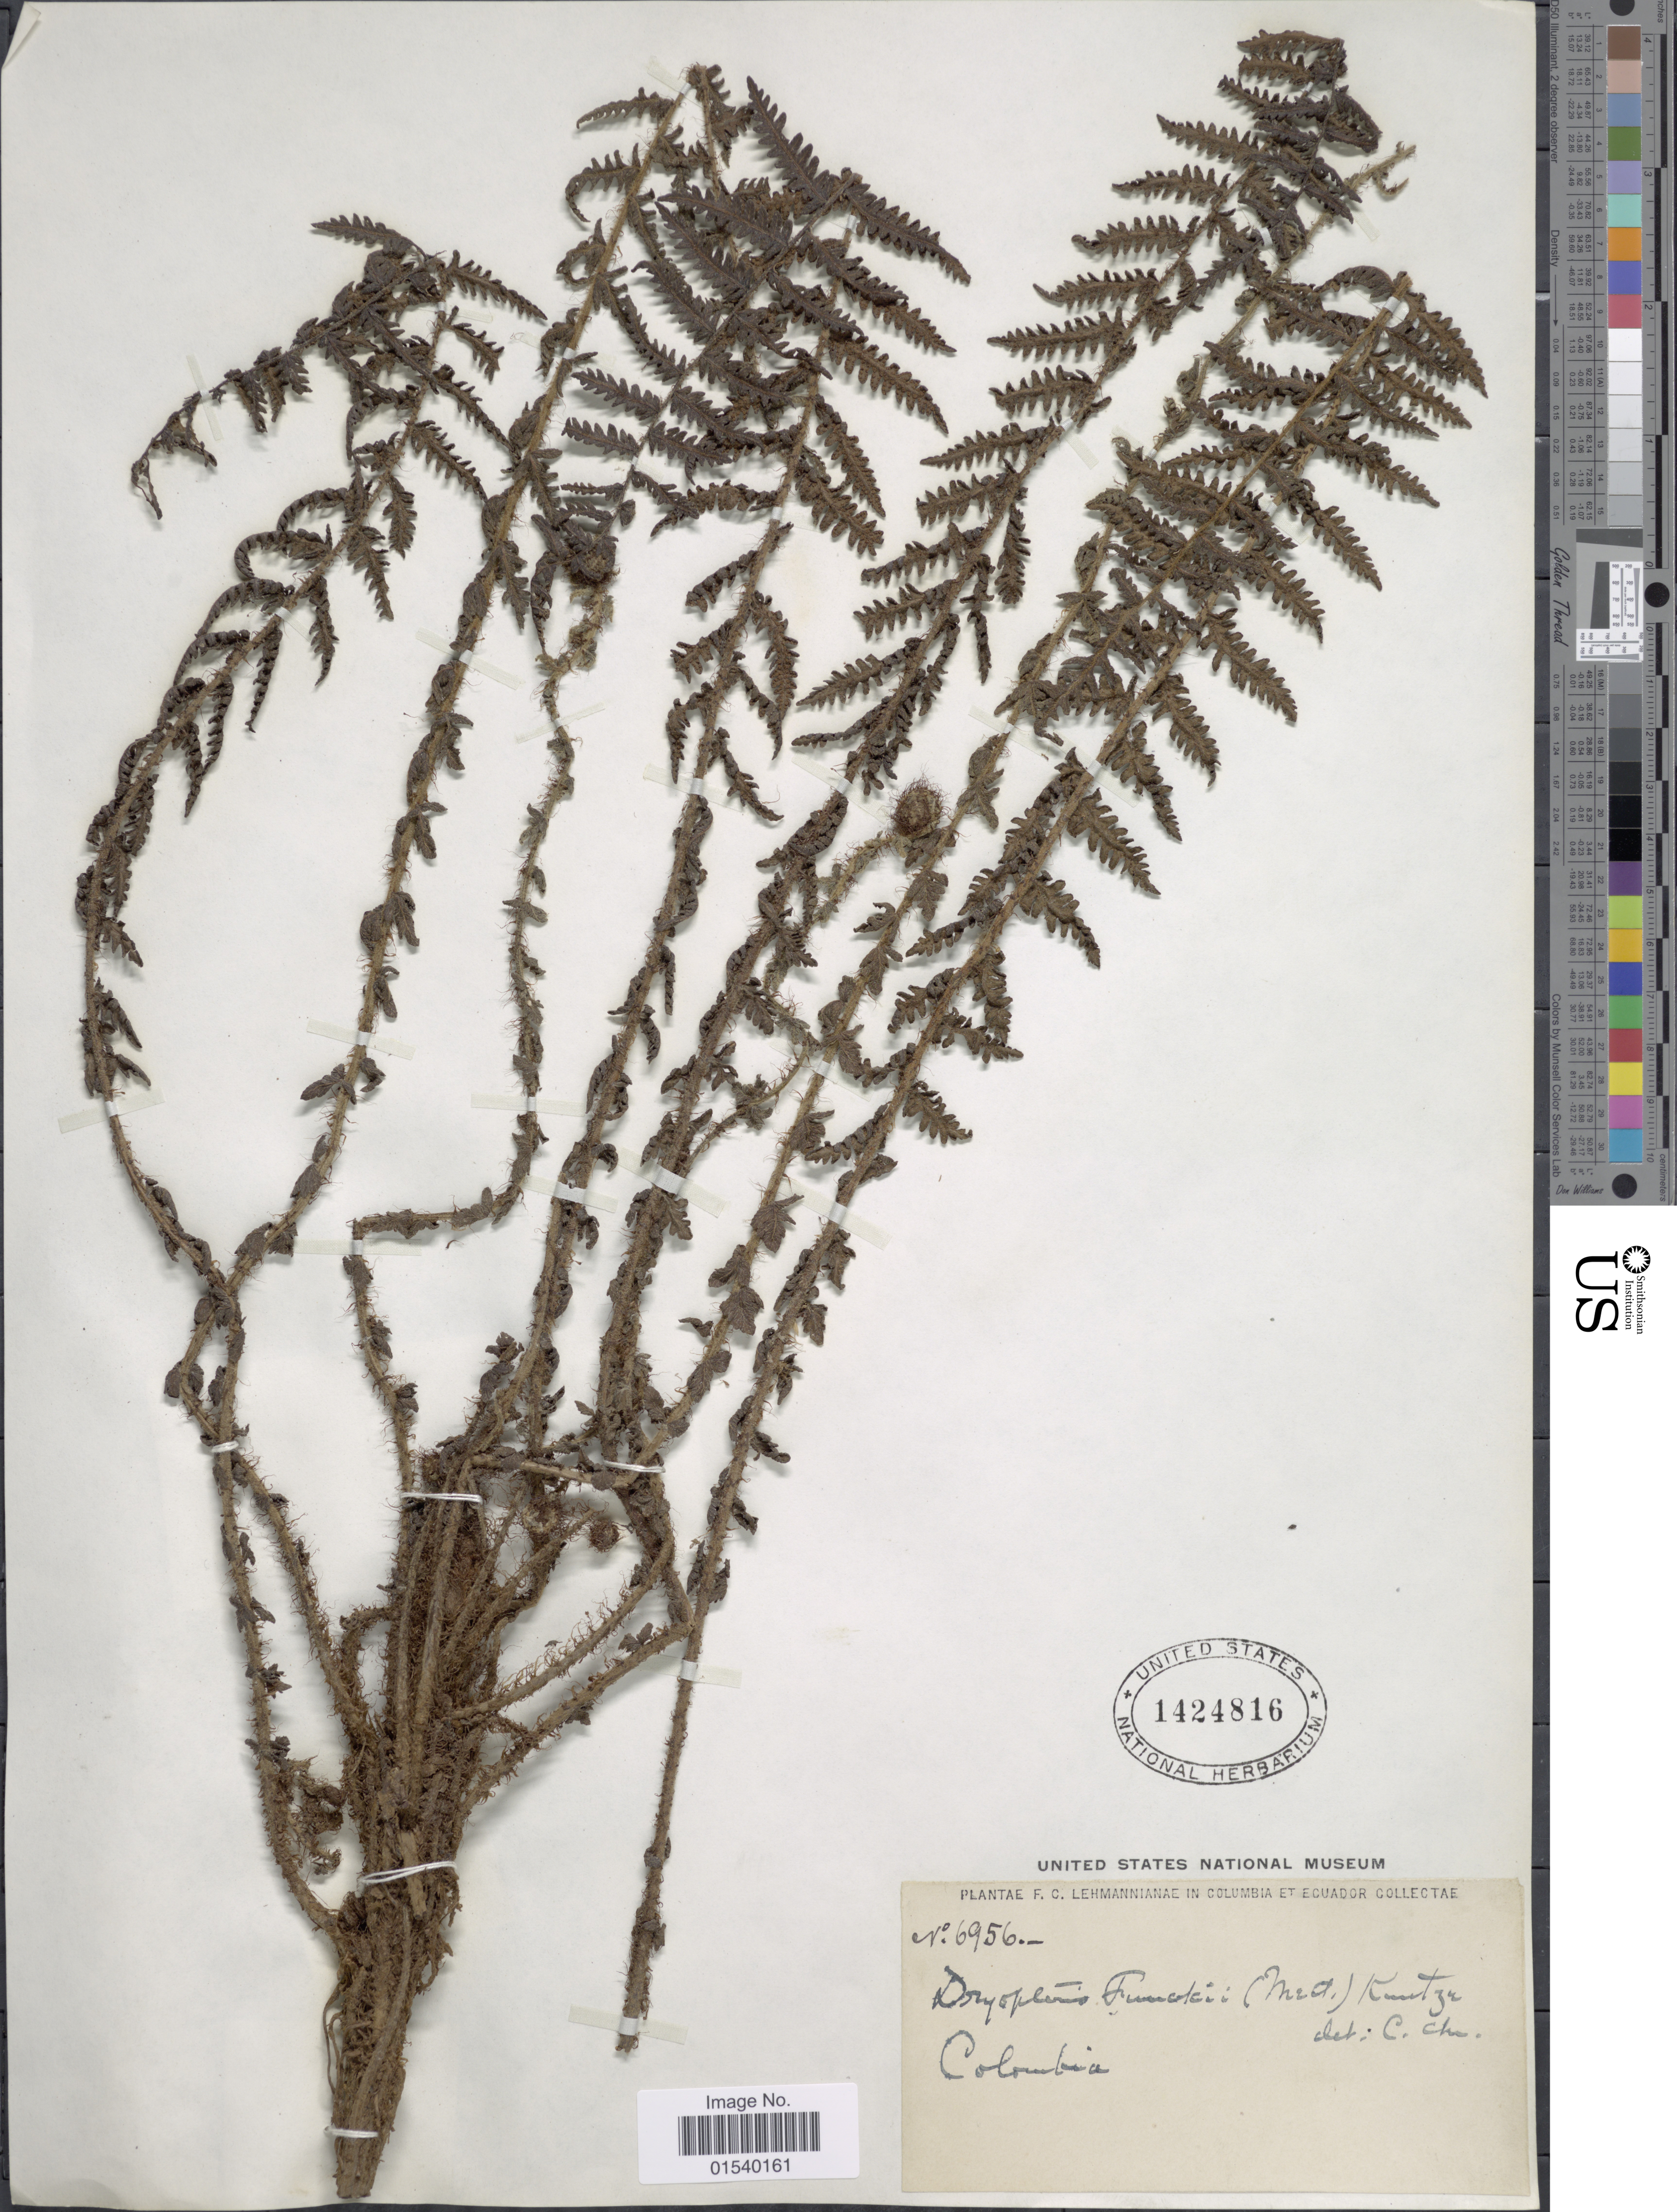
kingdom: Plantae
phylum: Tracheophyta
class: Polypodiopsida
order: Polypodiales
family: Thelypteridaceae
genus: Amauropelta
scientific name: Amauropelta funckii (Mett.) comb. nov., ined. 2015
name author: (Mett.)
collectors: F. C. Lehmann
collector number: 6956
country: Colombia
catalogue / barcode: US 1424816